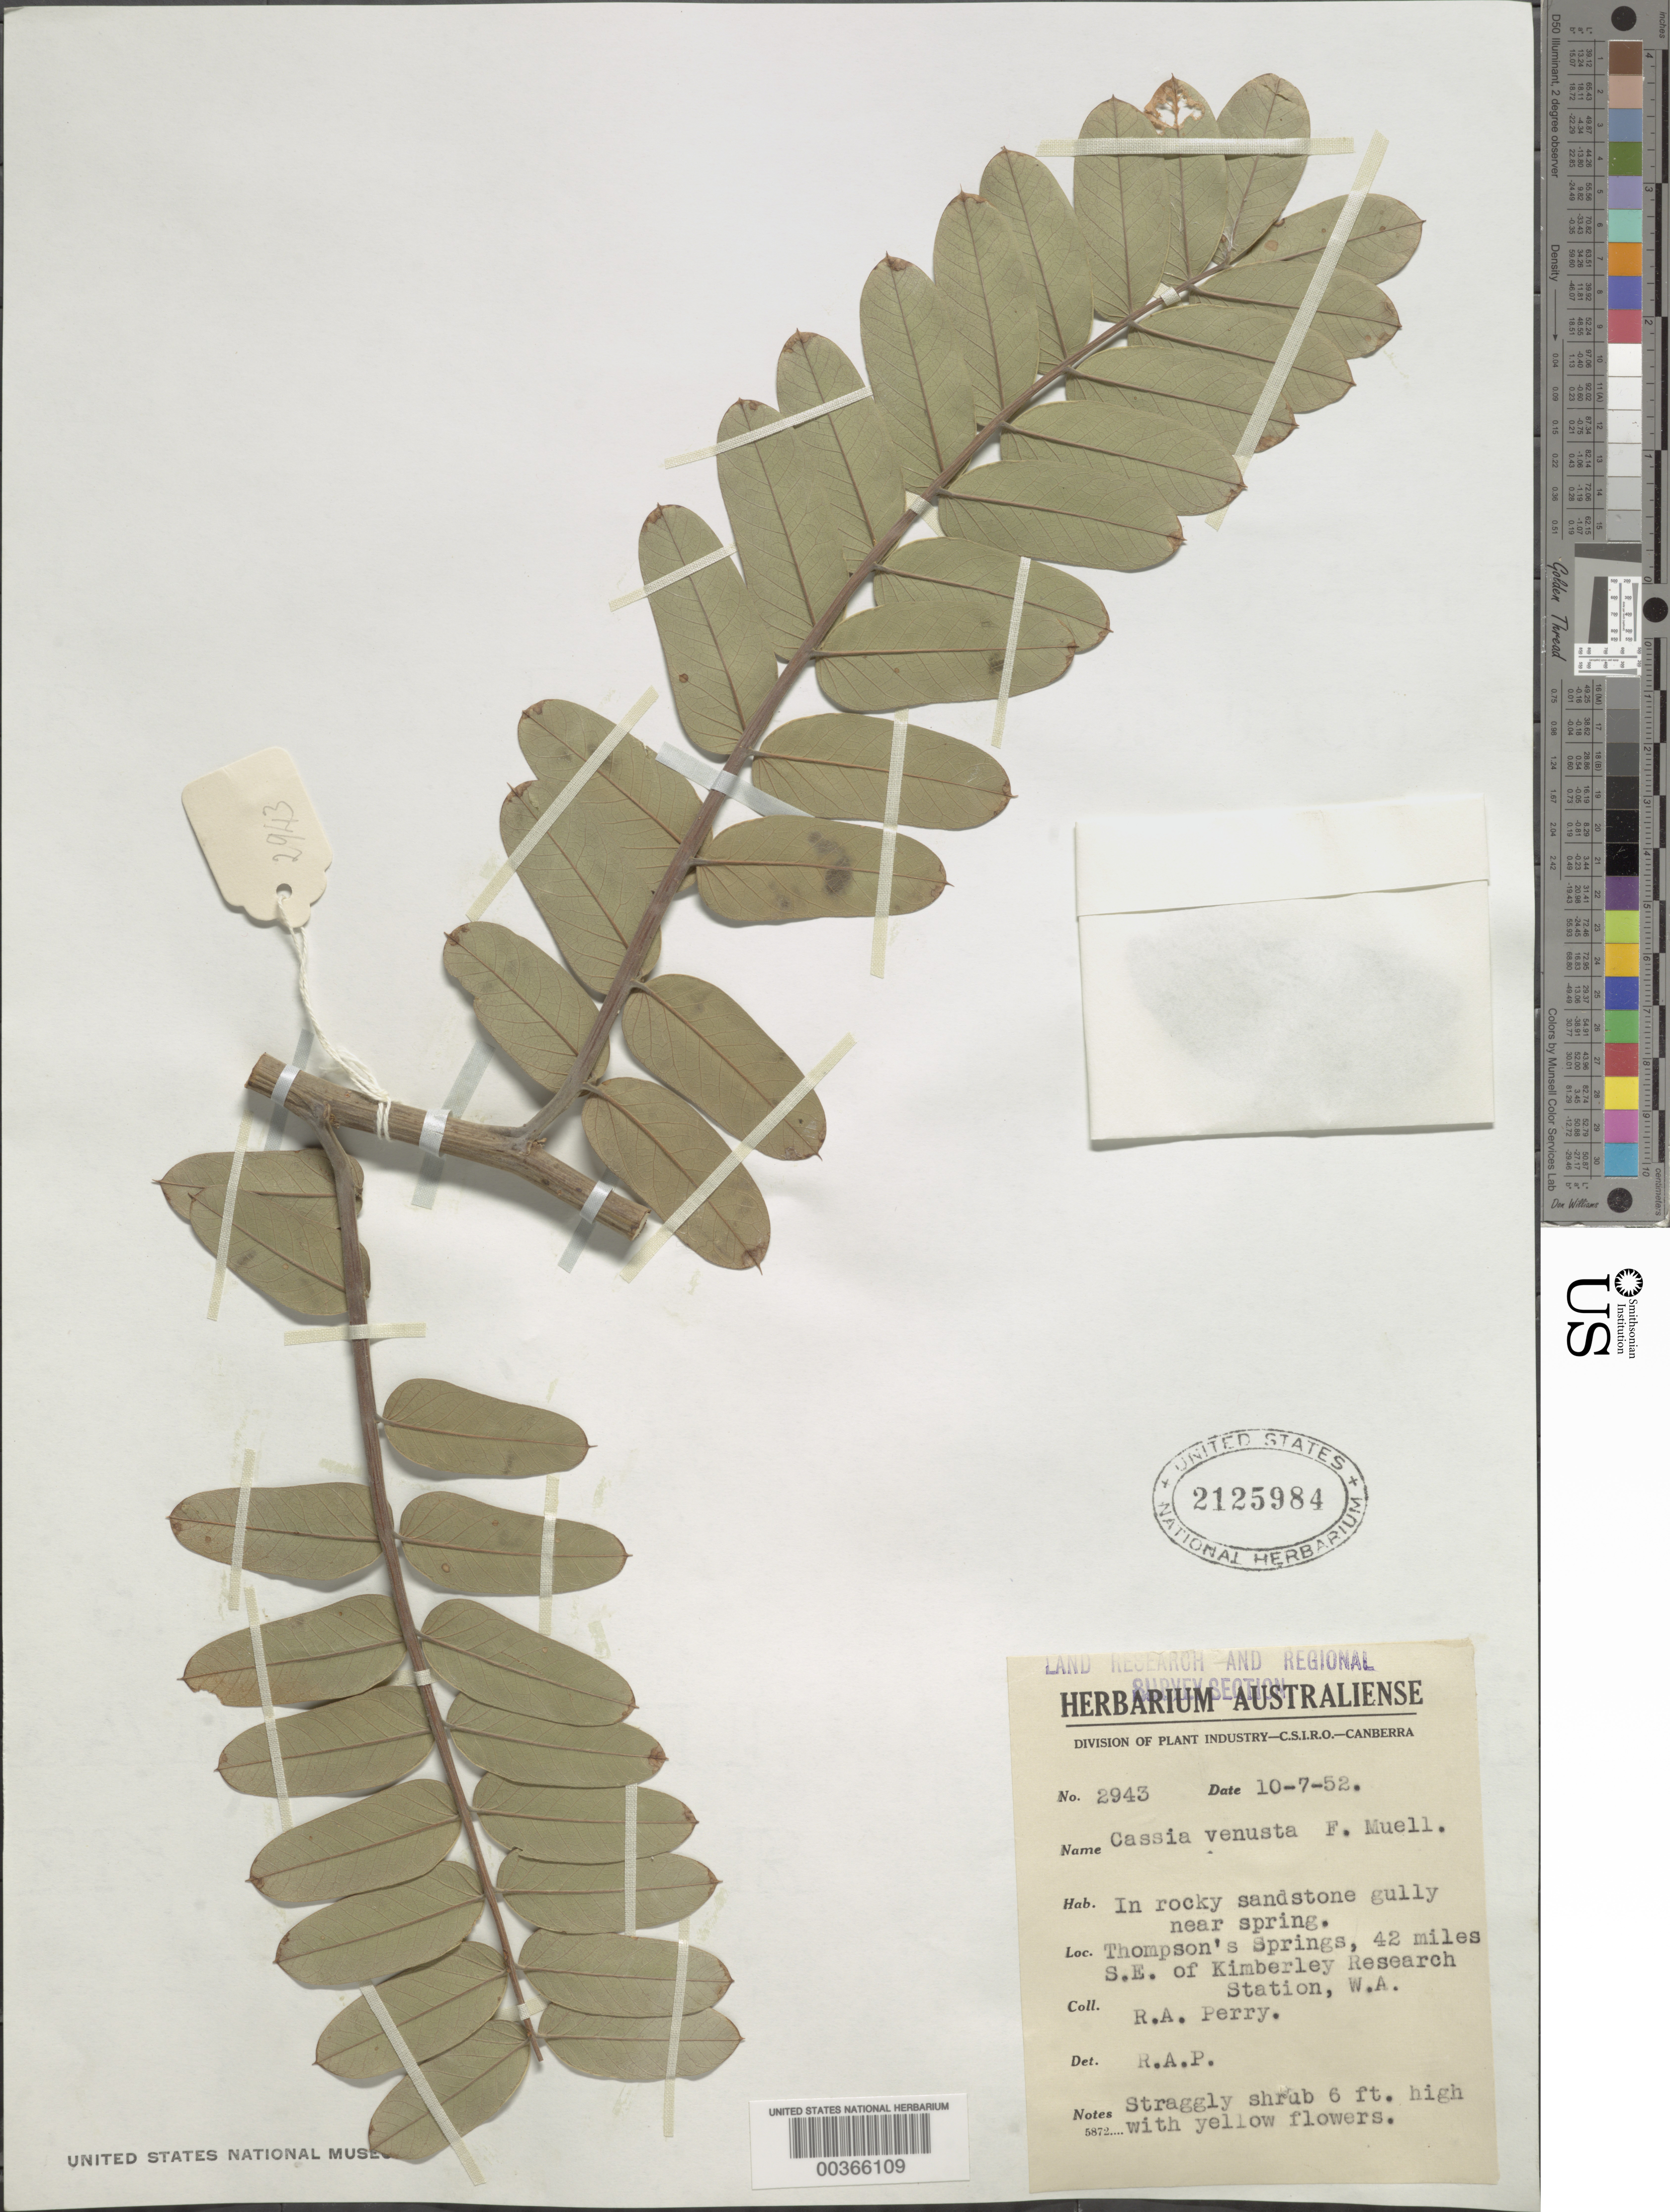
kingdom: Plantae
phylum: Tracheophyta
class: Magnoliopsida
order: Fabales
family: Fabaceae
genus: Senna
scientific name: Senna venusta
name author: (F. Muell.) Randell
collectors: Perry, R. A.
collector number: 2943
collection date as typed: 10 Jul 1952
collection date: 1952-07-10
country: Australia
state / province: Western Australia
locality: Thompson's springs, 42 mi se of kimberley research station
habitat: In rocky sandstone gully near spring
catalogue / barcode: US 2125984